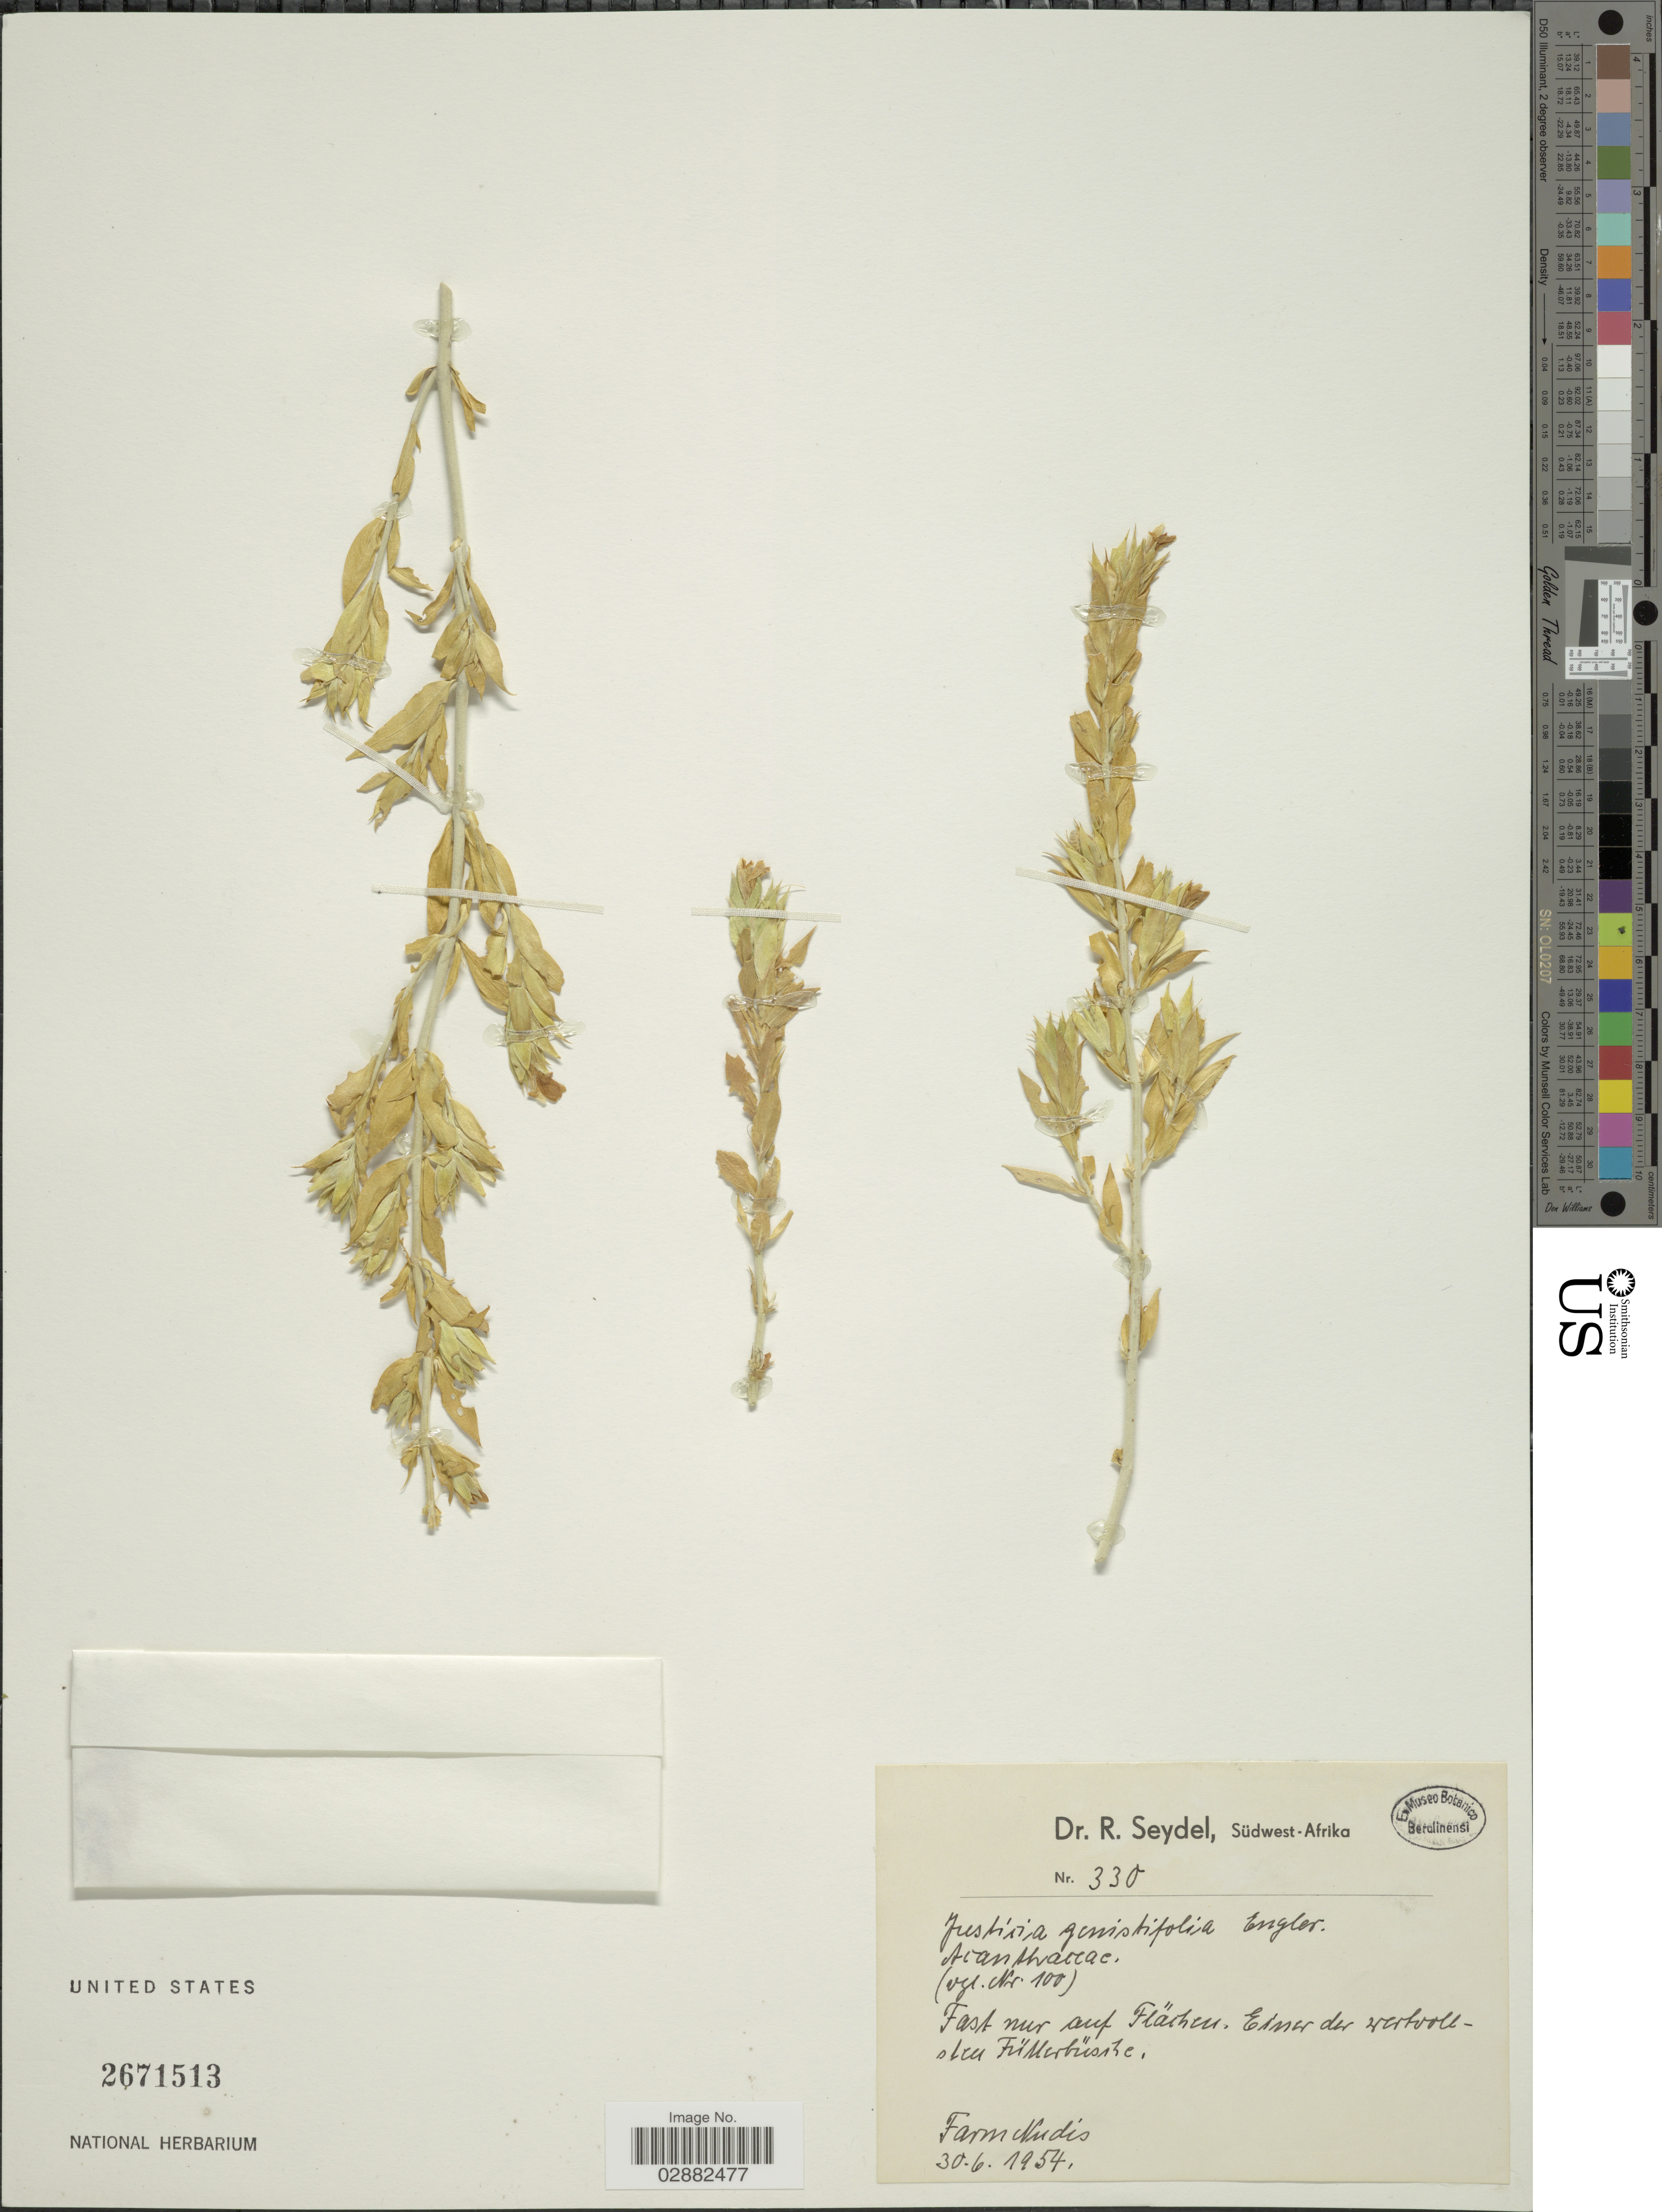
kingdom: Plantae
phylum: Tracheophyta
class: Magnoliopsida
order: Lamiales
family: Acanthaceae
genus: Justicia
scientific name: Justicia genistifolia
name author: Engl.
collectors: R. Seydel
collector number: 330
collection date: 1954-06-30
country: Namibia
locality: Südwest-Afrika, Farm Nudis.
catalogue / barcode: US 2671513